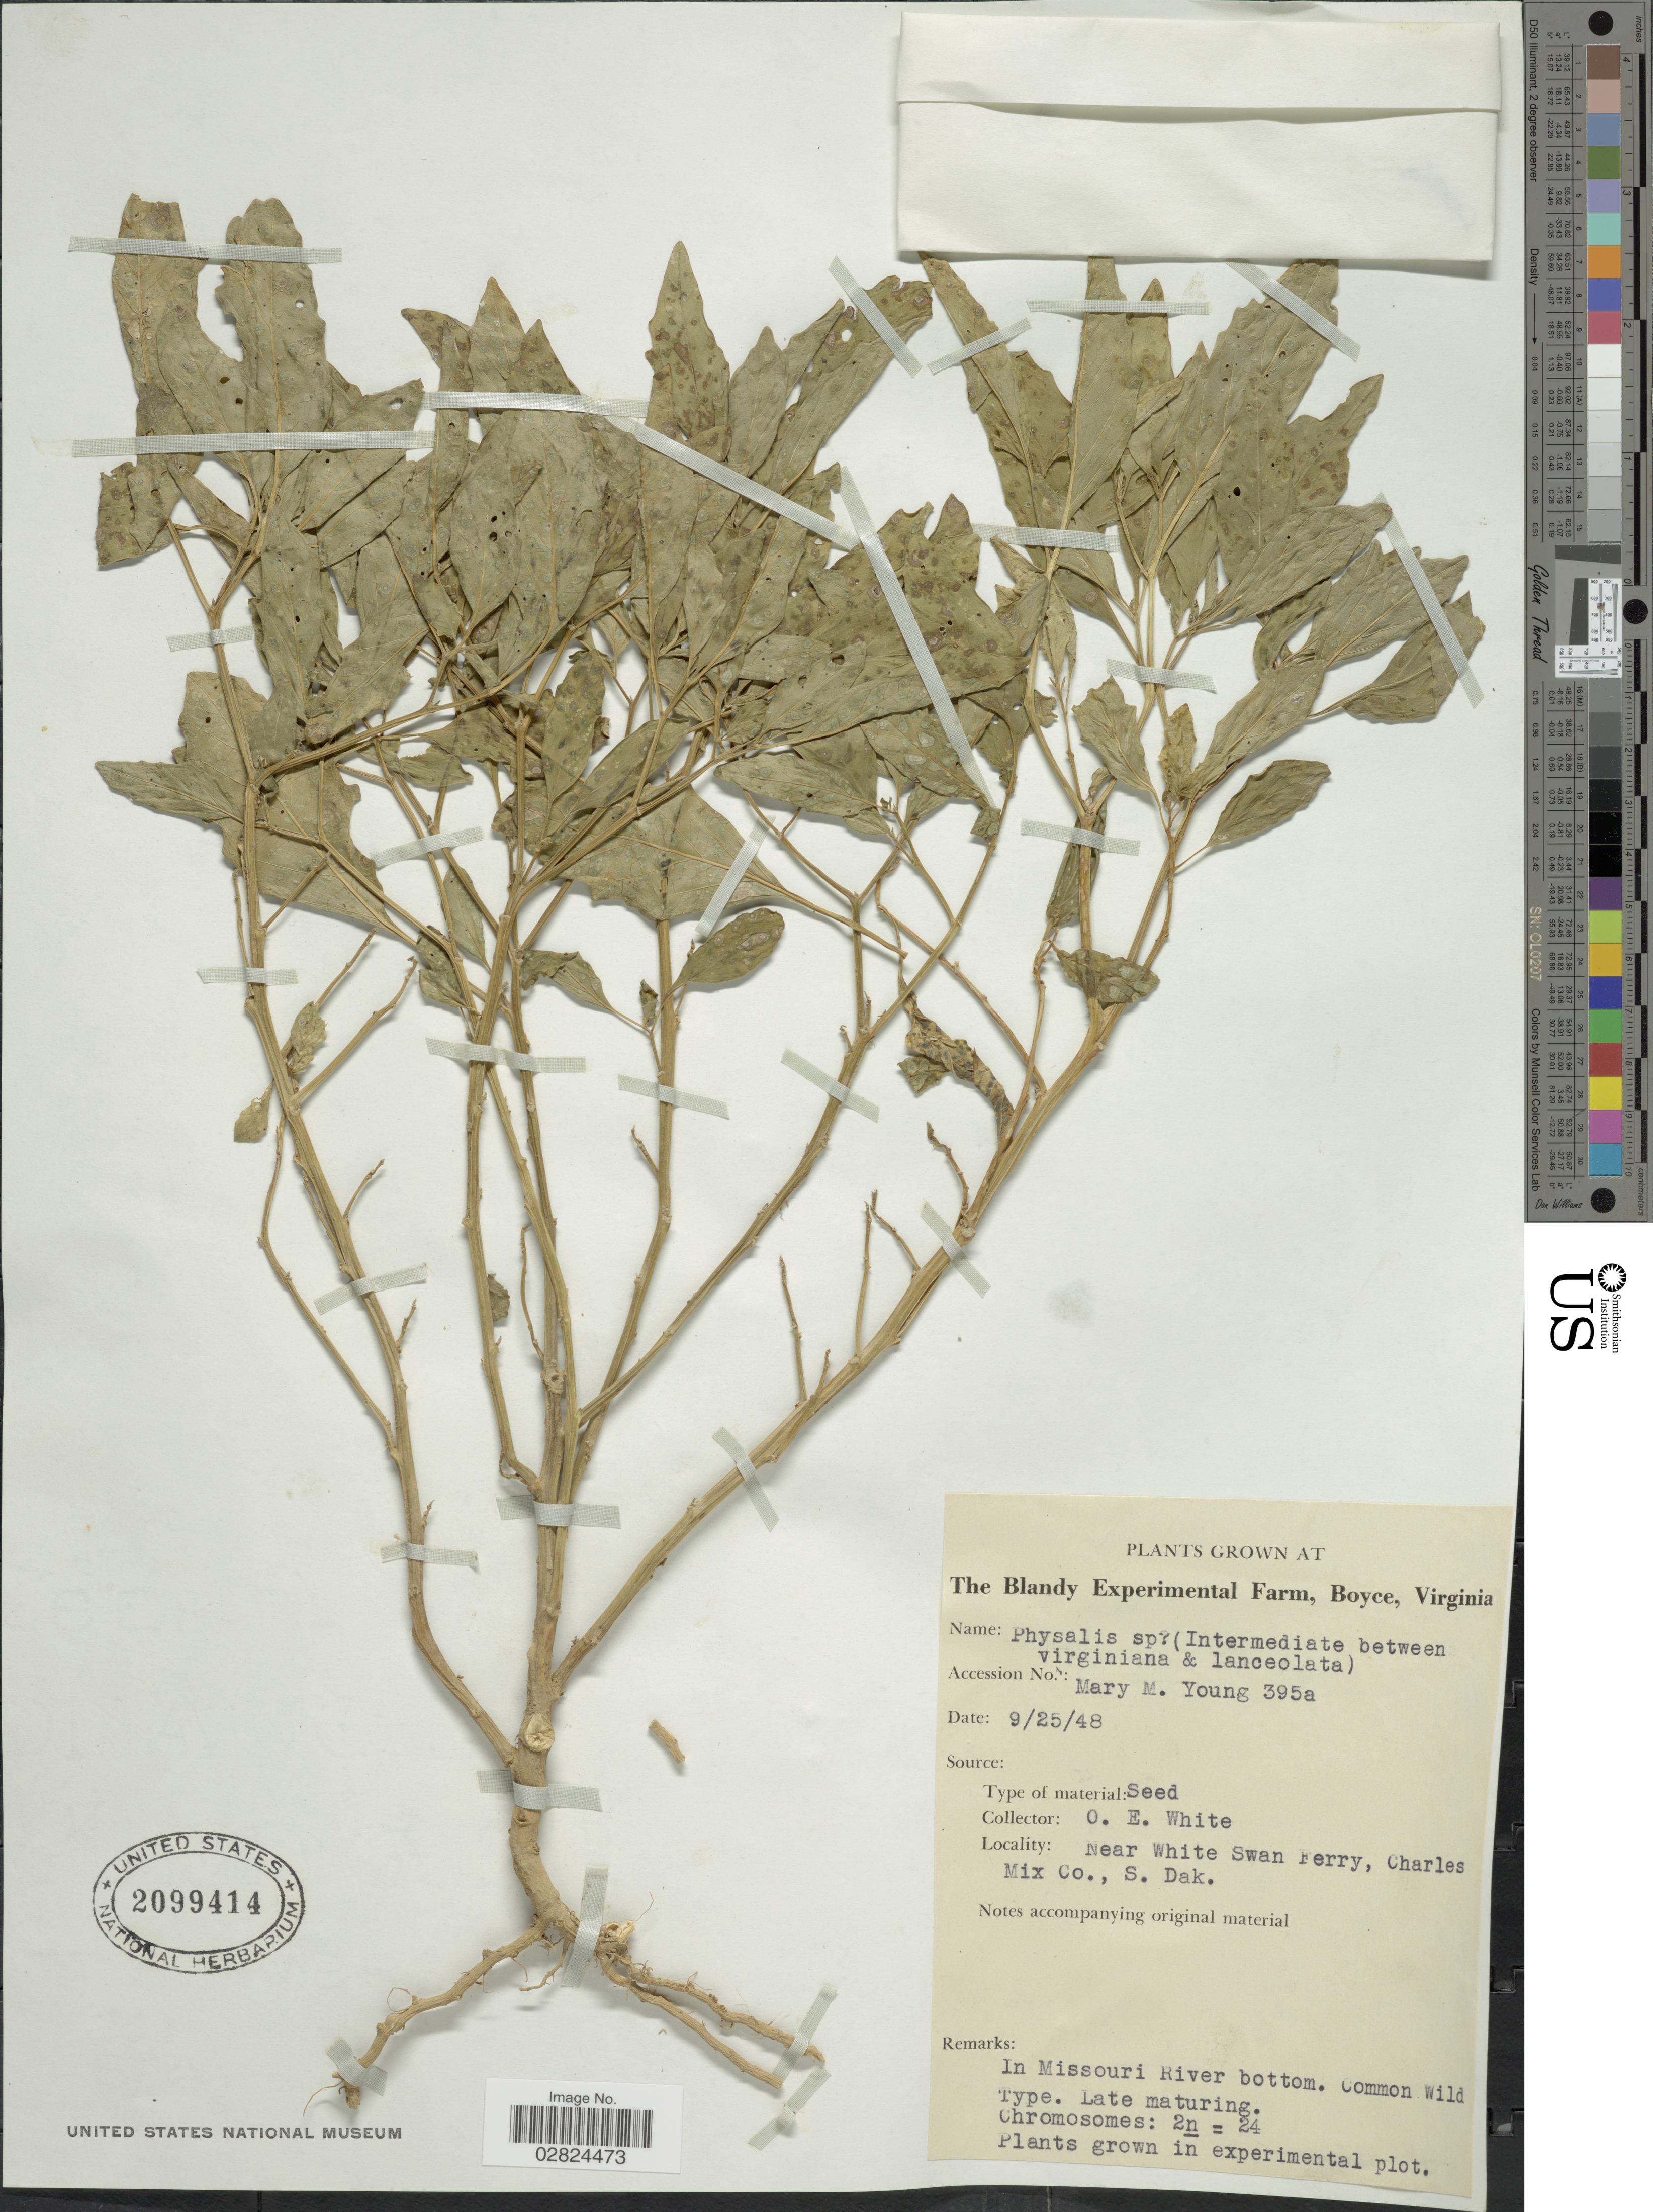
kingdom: Plantae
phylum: Tracheophyta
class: Magnoliopsida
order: Solanales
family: Solanaceae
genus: Physalis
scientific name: Physalis virginiana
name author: Mill.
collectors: M. Young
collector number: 395a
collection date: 1948-09-25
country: United States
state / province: Virginia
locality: The Blandy Experimental Farm, Boyce.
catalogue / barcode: US 2099414